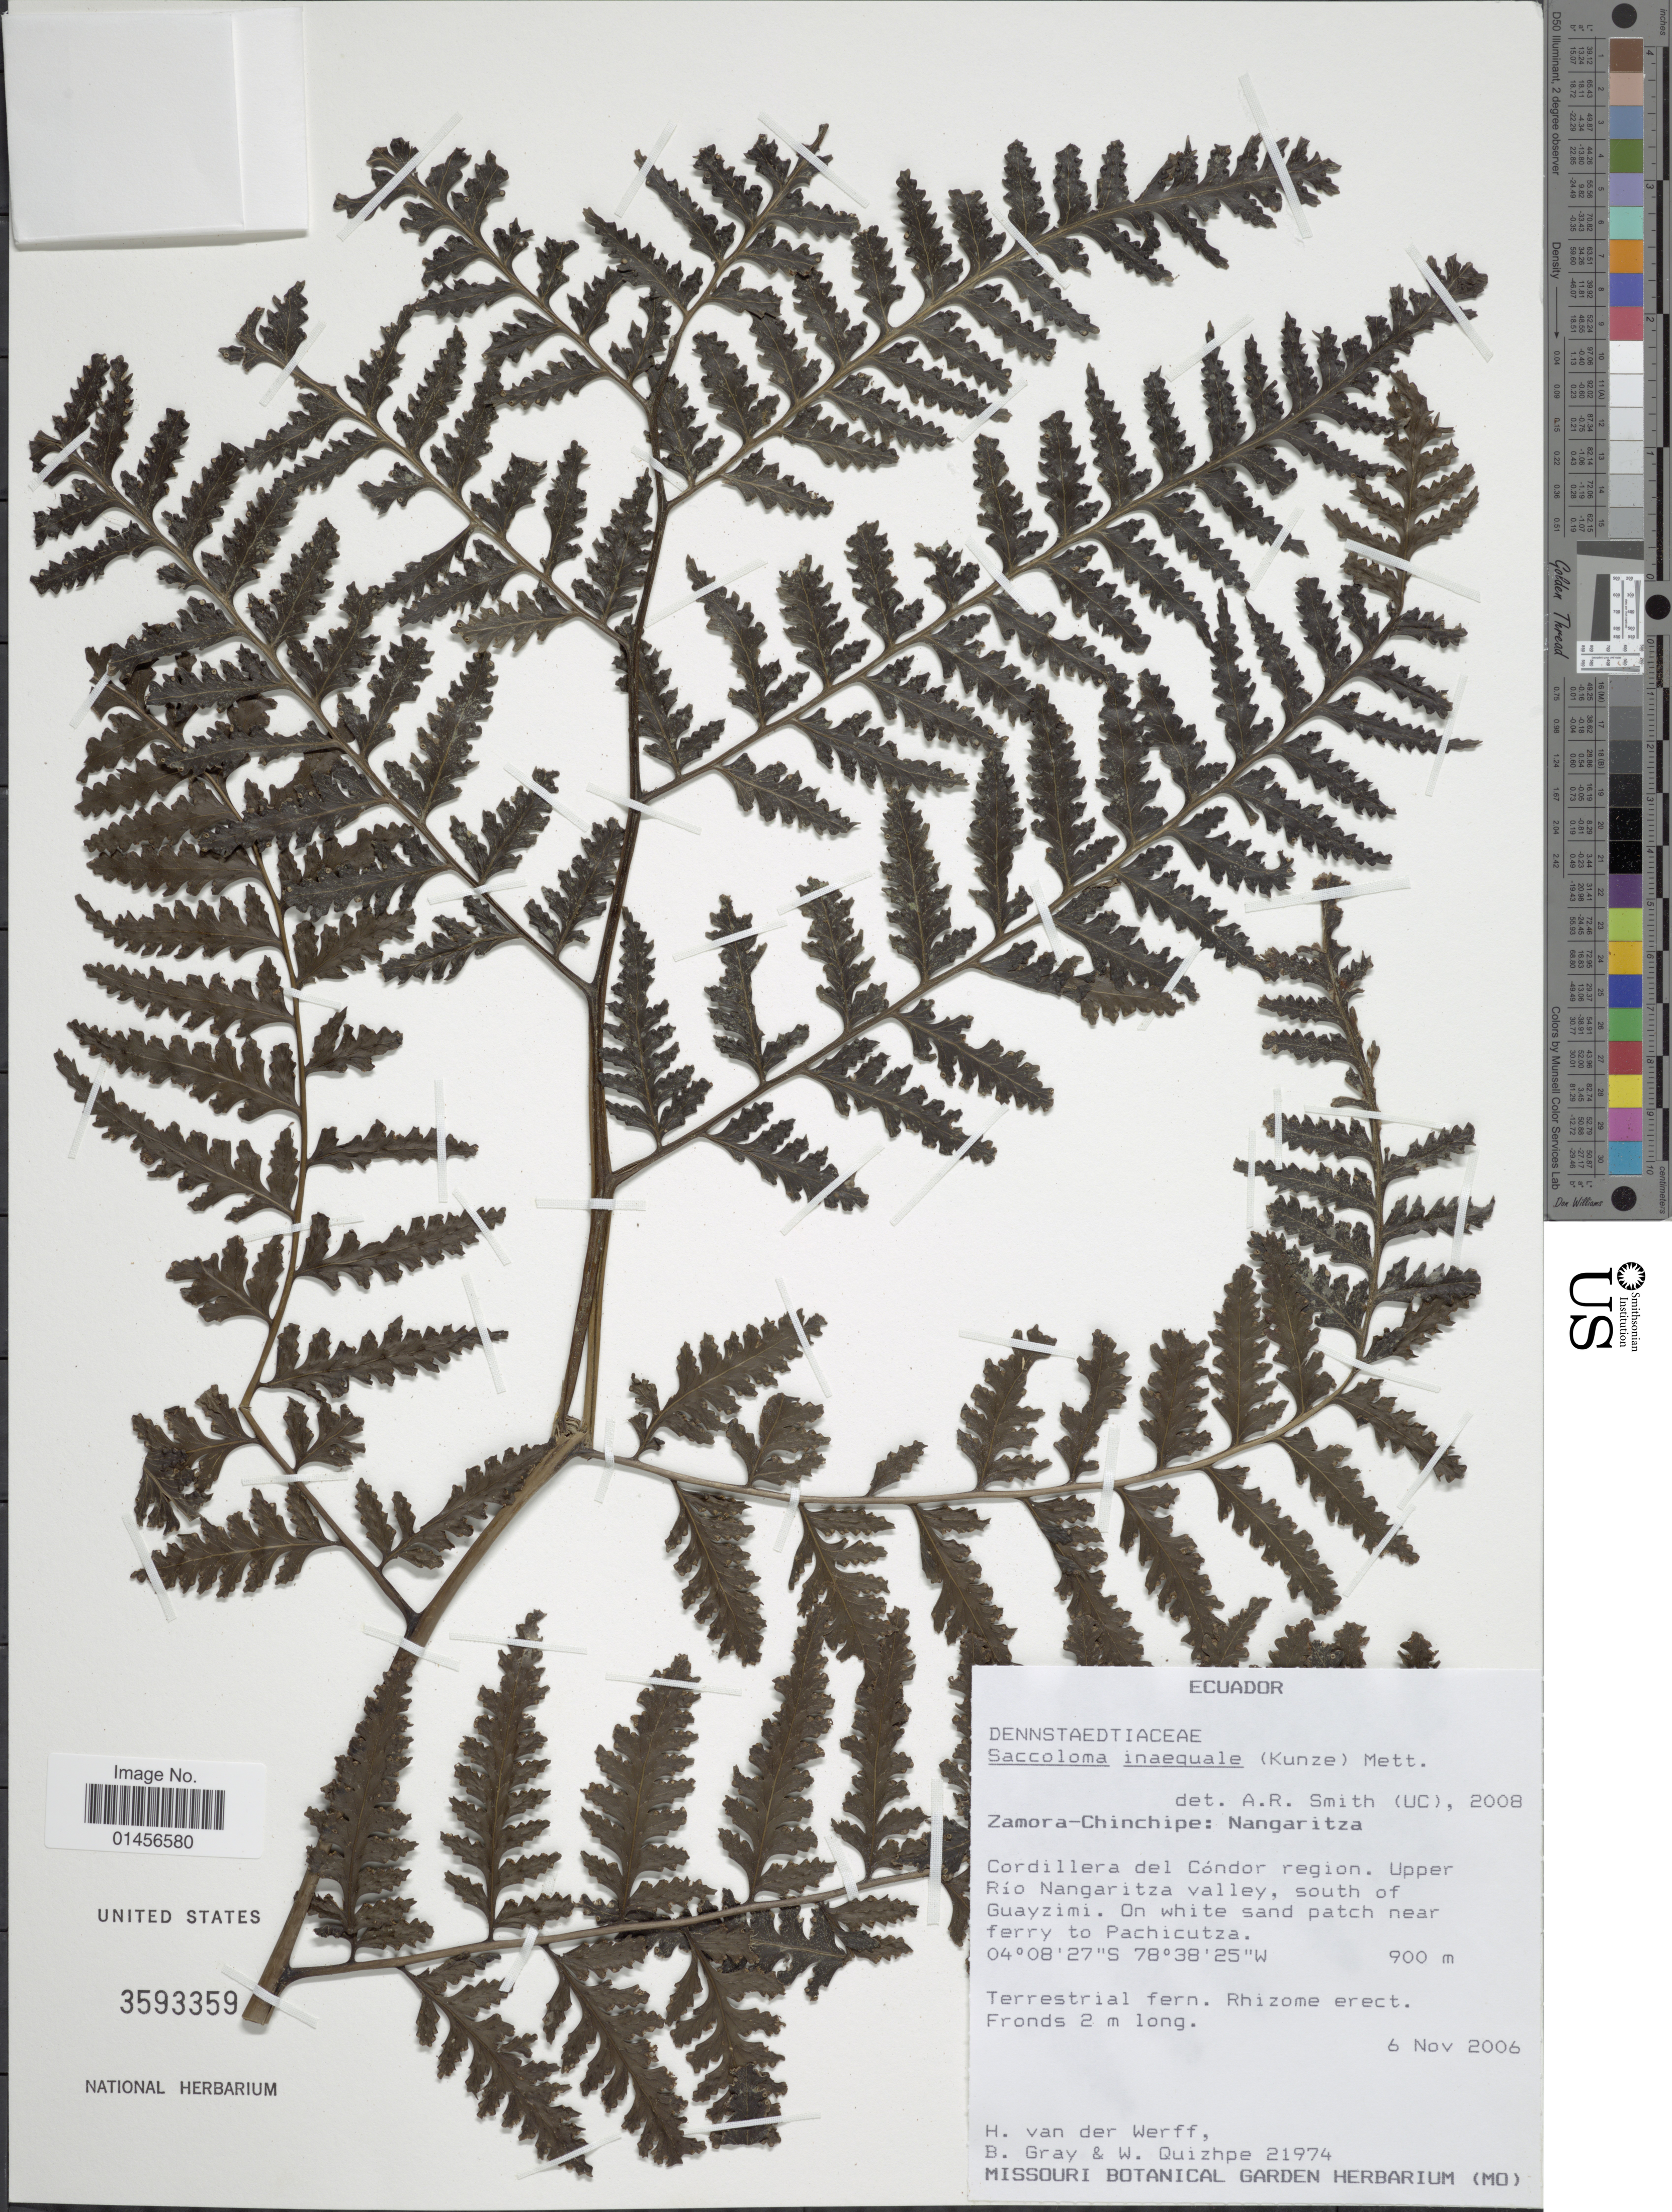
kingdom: Plantae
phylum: Tracheophyta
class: Polypodiopsida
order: Polypodiales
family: Saccolomataceae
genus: Saccoloma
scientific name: Saccoloma inaequale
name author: (Kunze) Mett.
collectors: H. van der Werff, B. Gray & W. Quizhpe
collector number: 21974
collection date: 2006-11-06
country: Ecuador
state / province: Zamora-Chinchipe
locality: Nangnaritza, Cordillera del Cóndor region, Upper Río Nangaritza Valley, south of Guayzimi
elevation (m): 900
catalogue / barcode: US 3593359